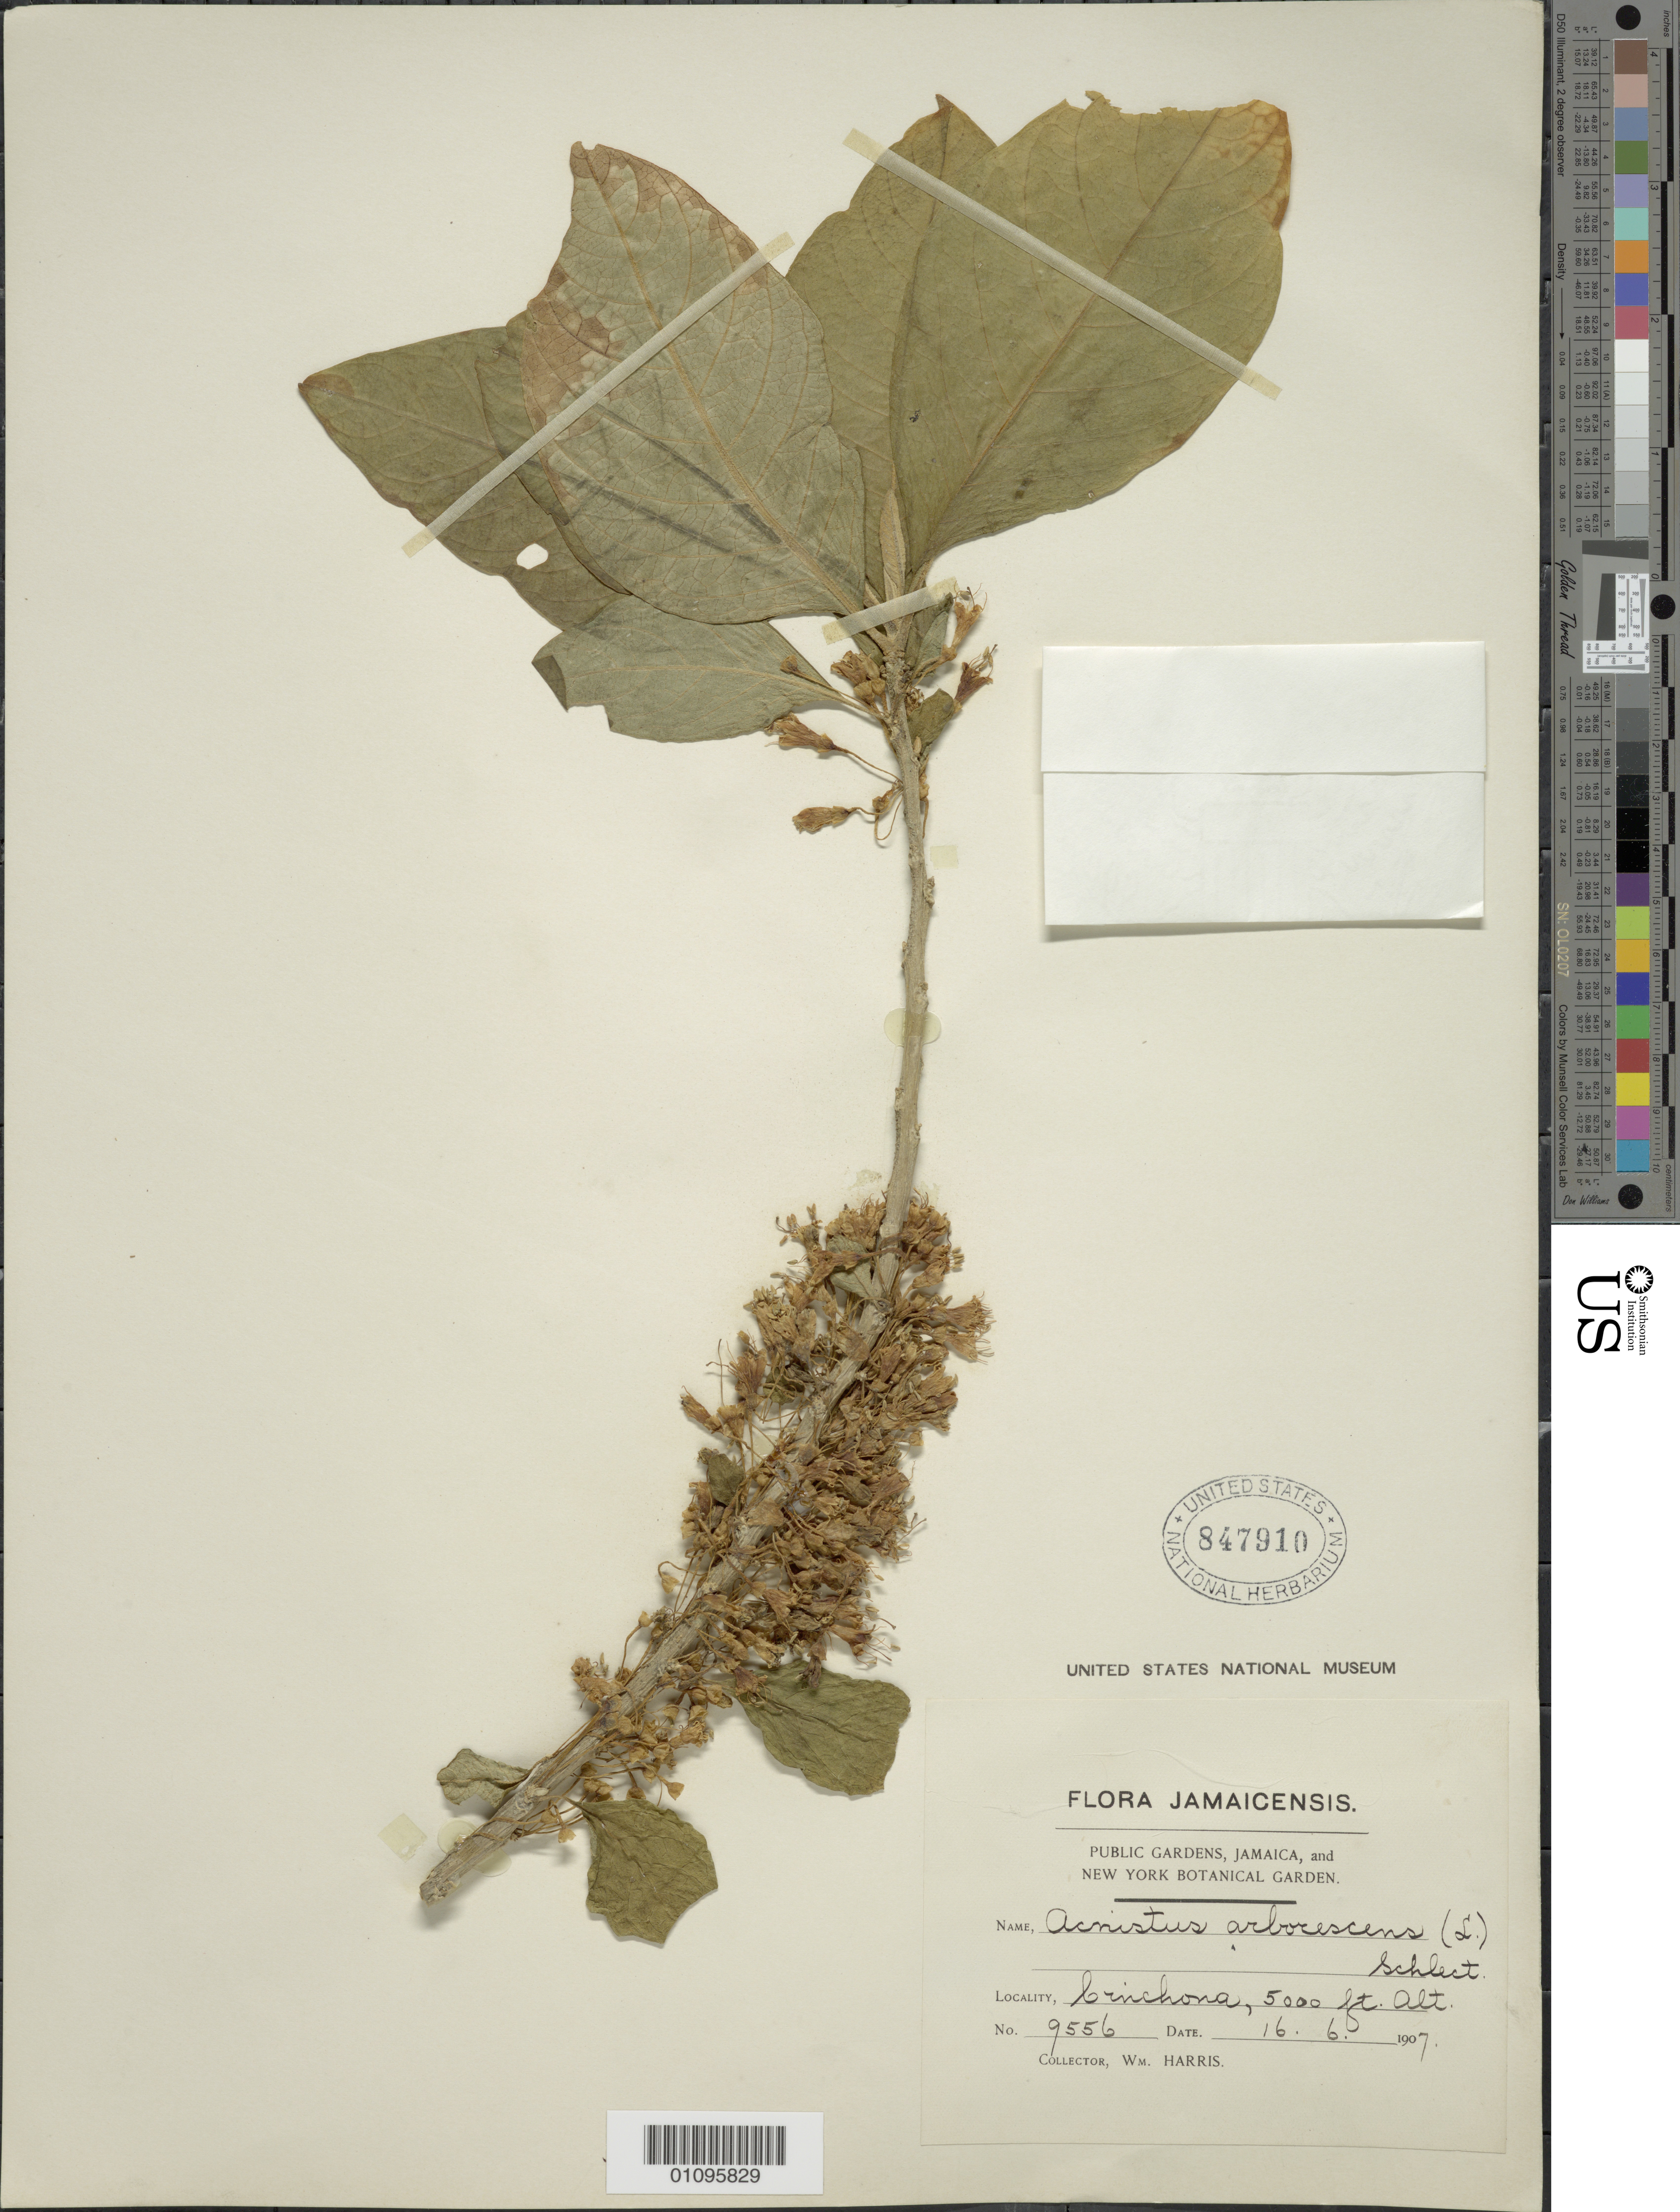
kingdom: Plantae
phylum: Tracheophyta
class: Magnoliopsida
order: Solanales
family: Solanaceae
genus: Acnistus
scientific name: Acnistus arborescens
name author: (L.) Schltdl.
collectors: W. Harris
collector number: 9556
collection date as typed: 16 Jun 1907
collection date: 1907-06-16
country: Jamaica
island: Jamaica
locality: Cinchona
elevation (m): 1524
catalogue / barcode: US 847910